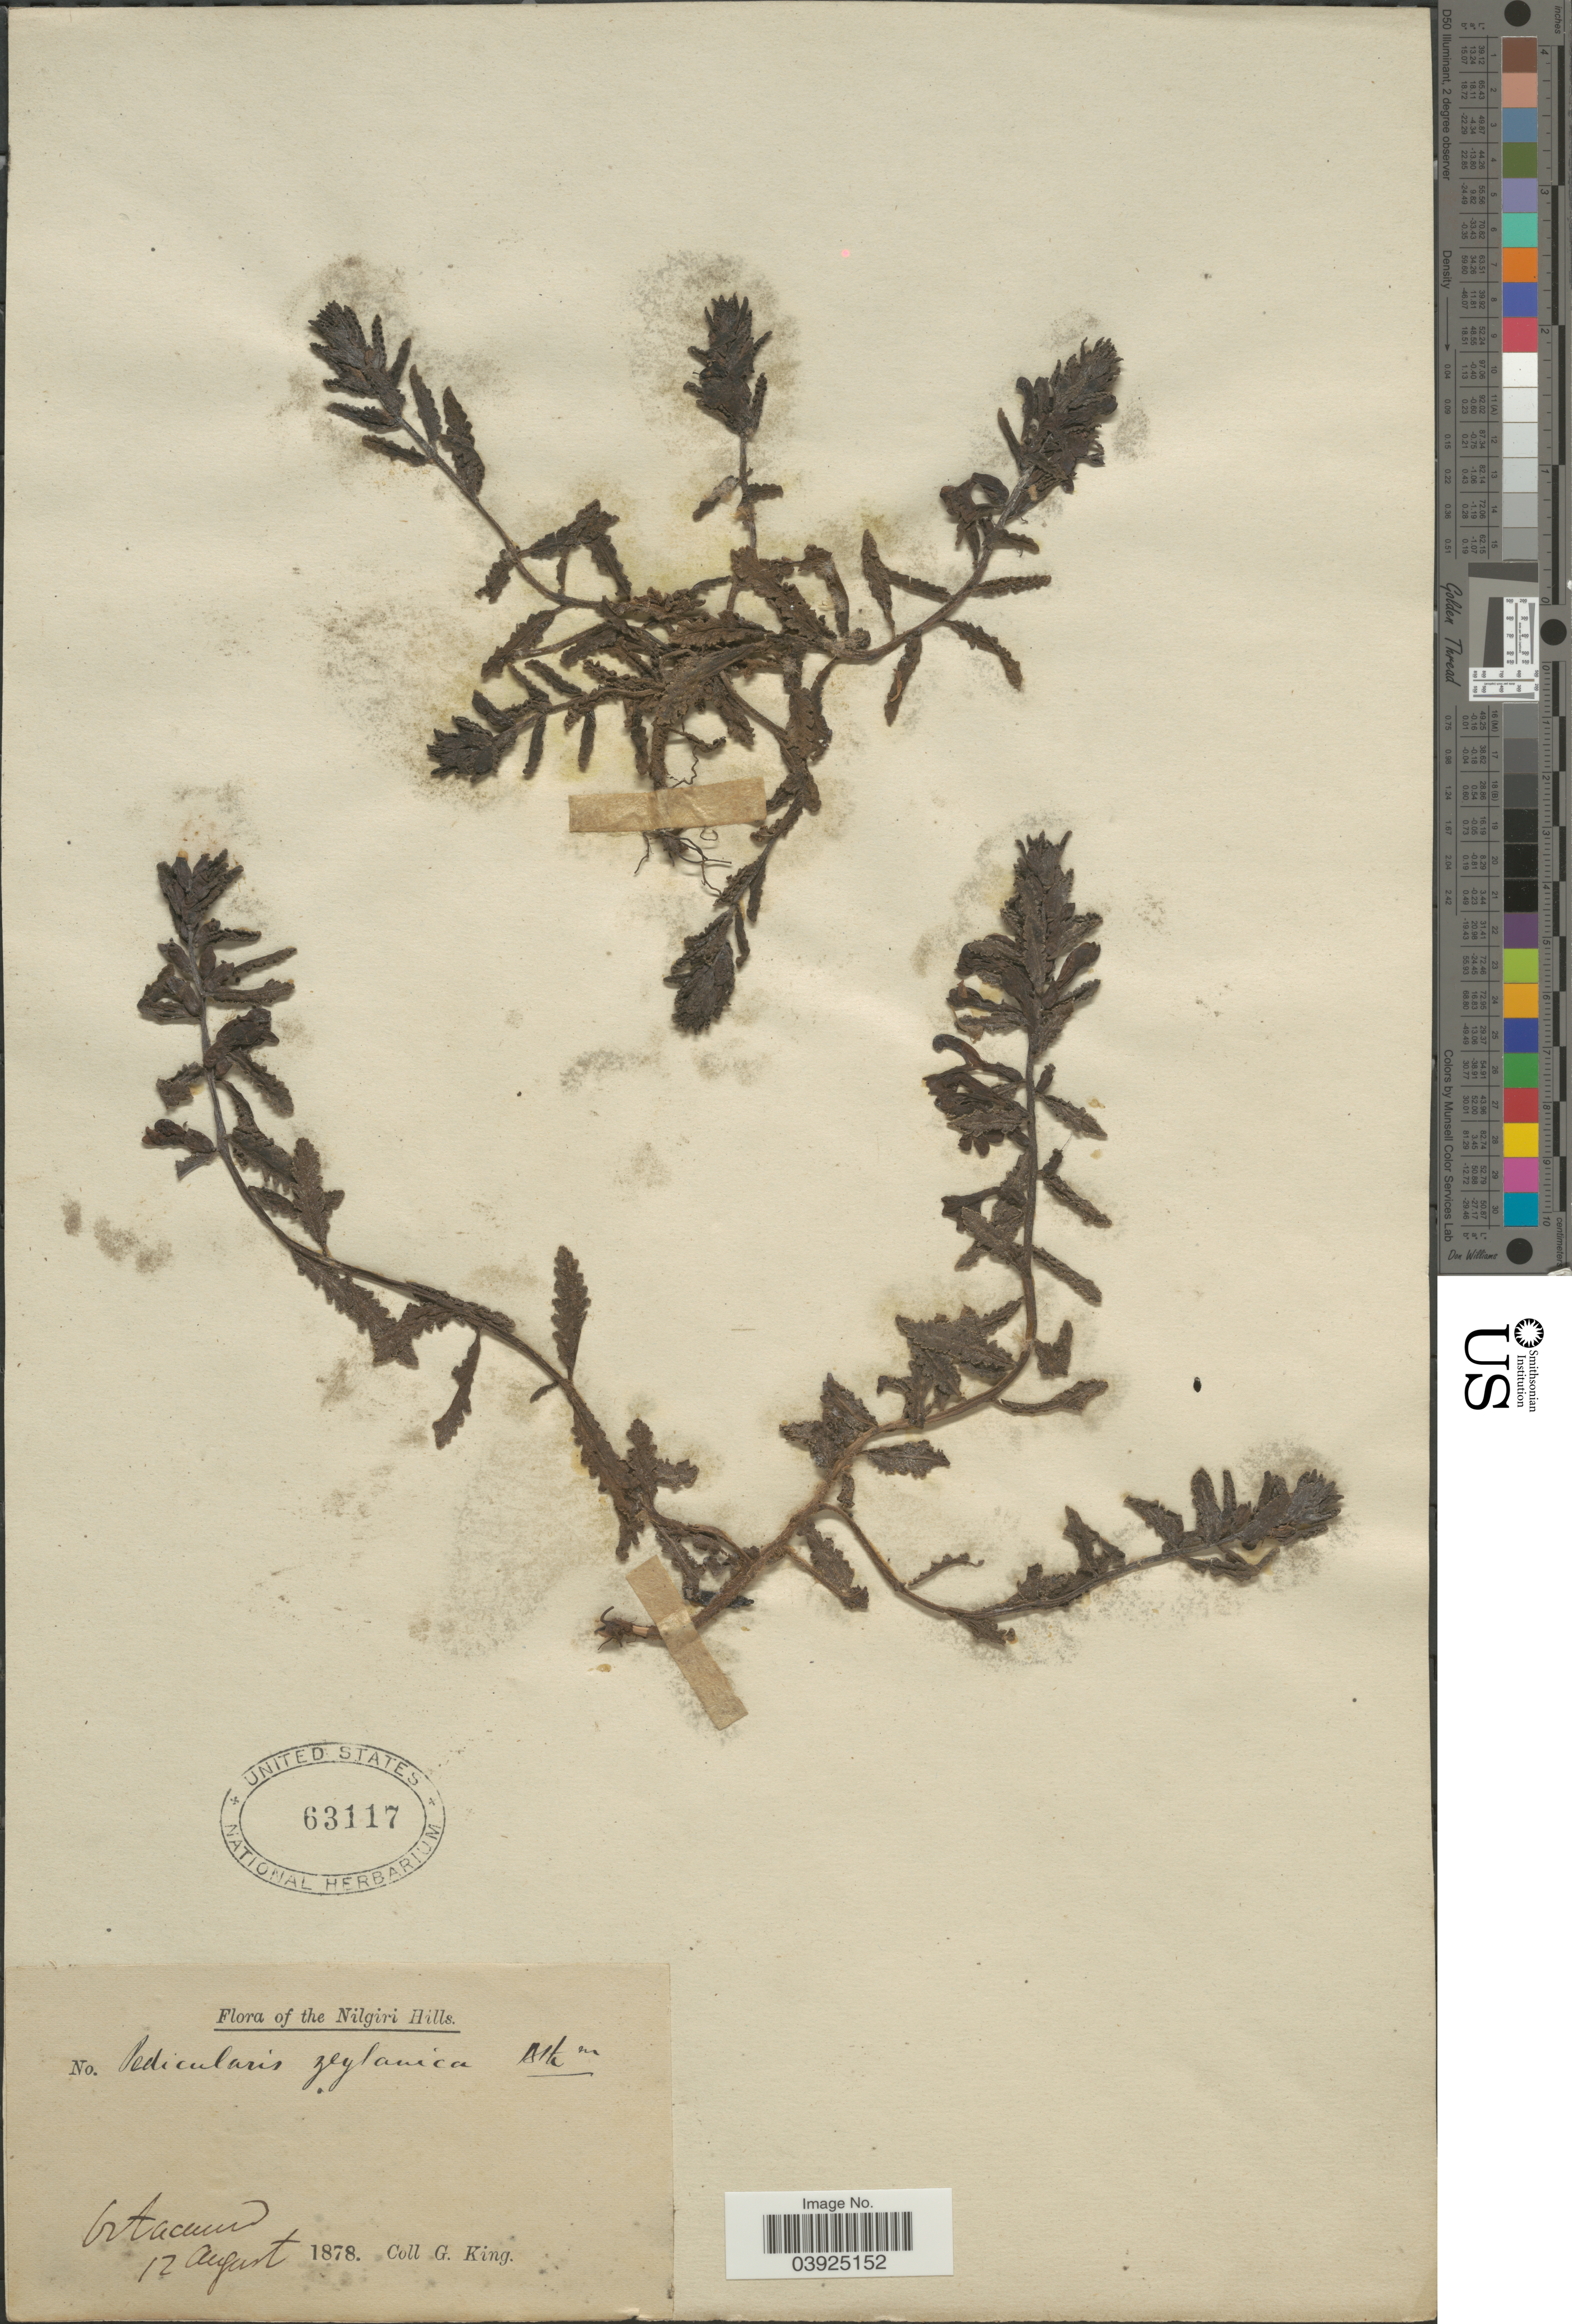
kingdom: Plantae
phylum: Tracheophyta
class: Magnoliopsida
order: Lamiales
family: Orobanchaceae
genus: Pedicularis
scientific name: Pedicularis zeylanica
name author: Benth.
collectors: G. King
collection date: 1878-08-12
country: India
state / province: Tamil Nadu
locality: The Nilgiri Hills. Ortacum [interpreted].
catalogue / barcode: US 63117